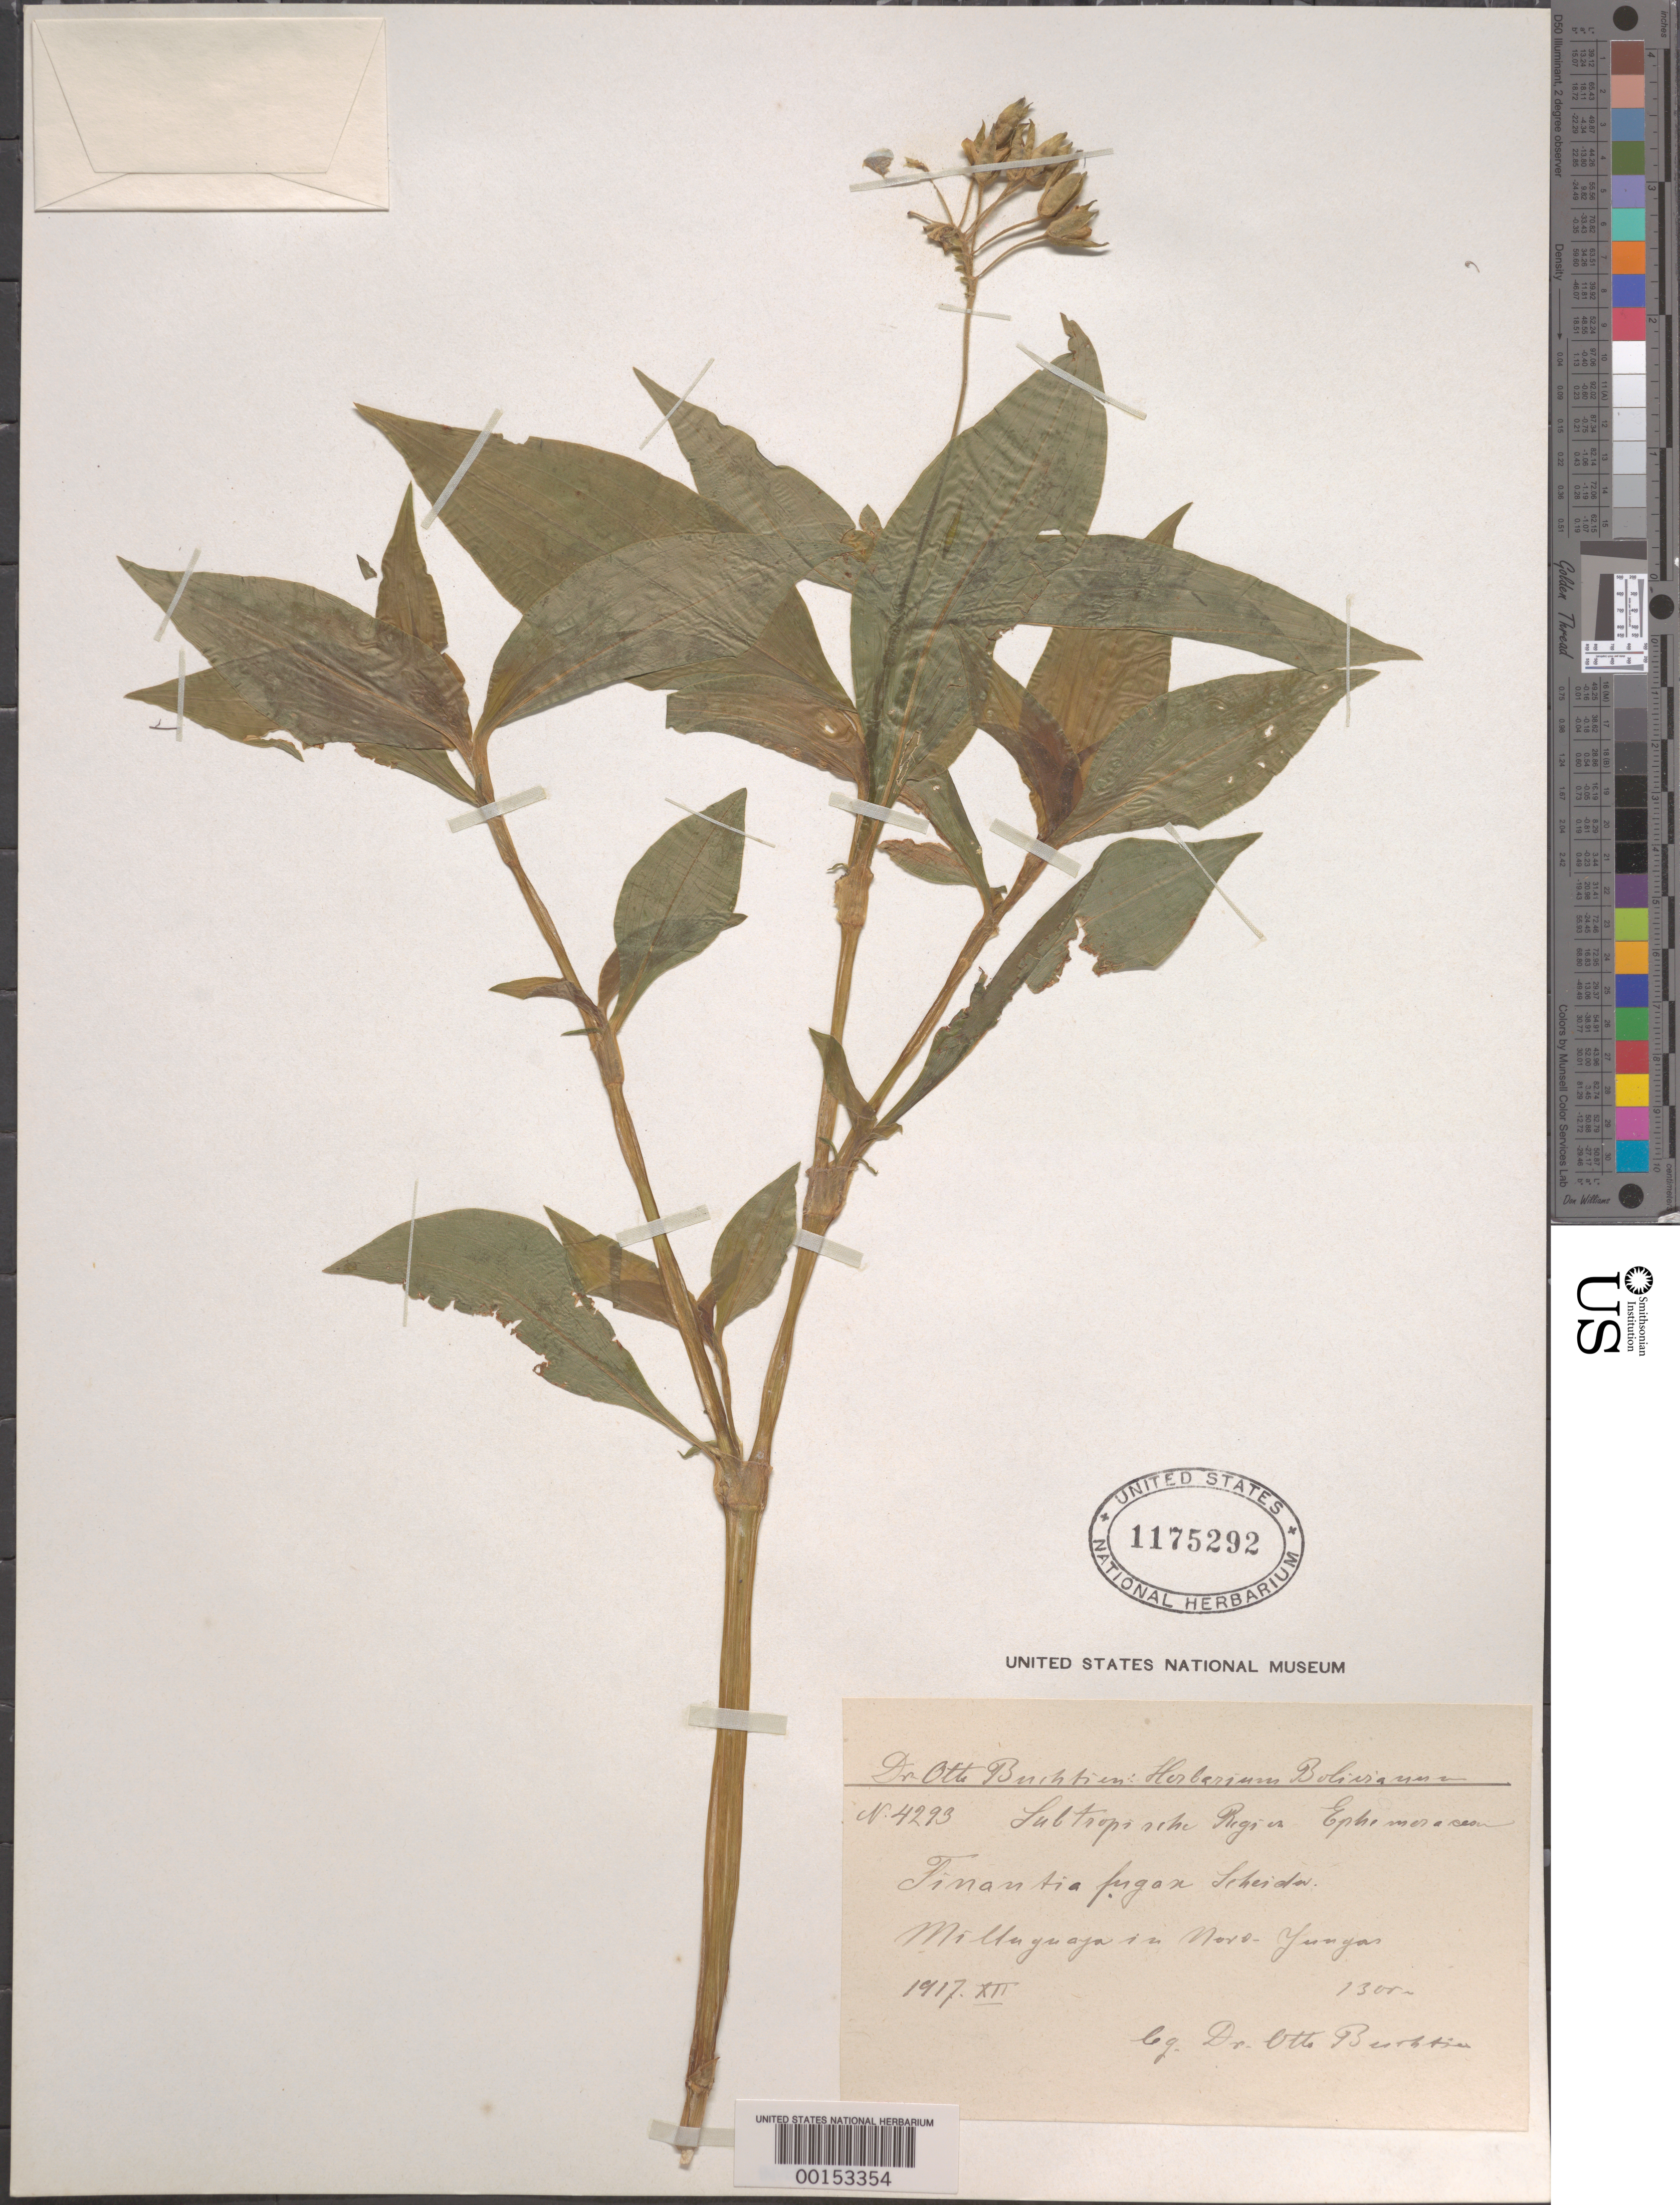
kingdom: Plantae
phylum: Tracheophyta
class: Liliopsida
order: Commelinales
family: Commelinaceae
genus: Tinantia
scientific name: Tinantia erecta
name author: (Jacq.) Fenzl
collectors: O. Buchtien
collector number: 4293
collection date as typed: Dec 1917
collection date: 1917-12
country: Bolivia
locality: Milluguaya in N Yungas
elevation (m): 1300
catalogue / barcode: US 1175292